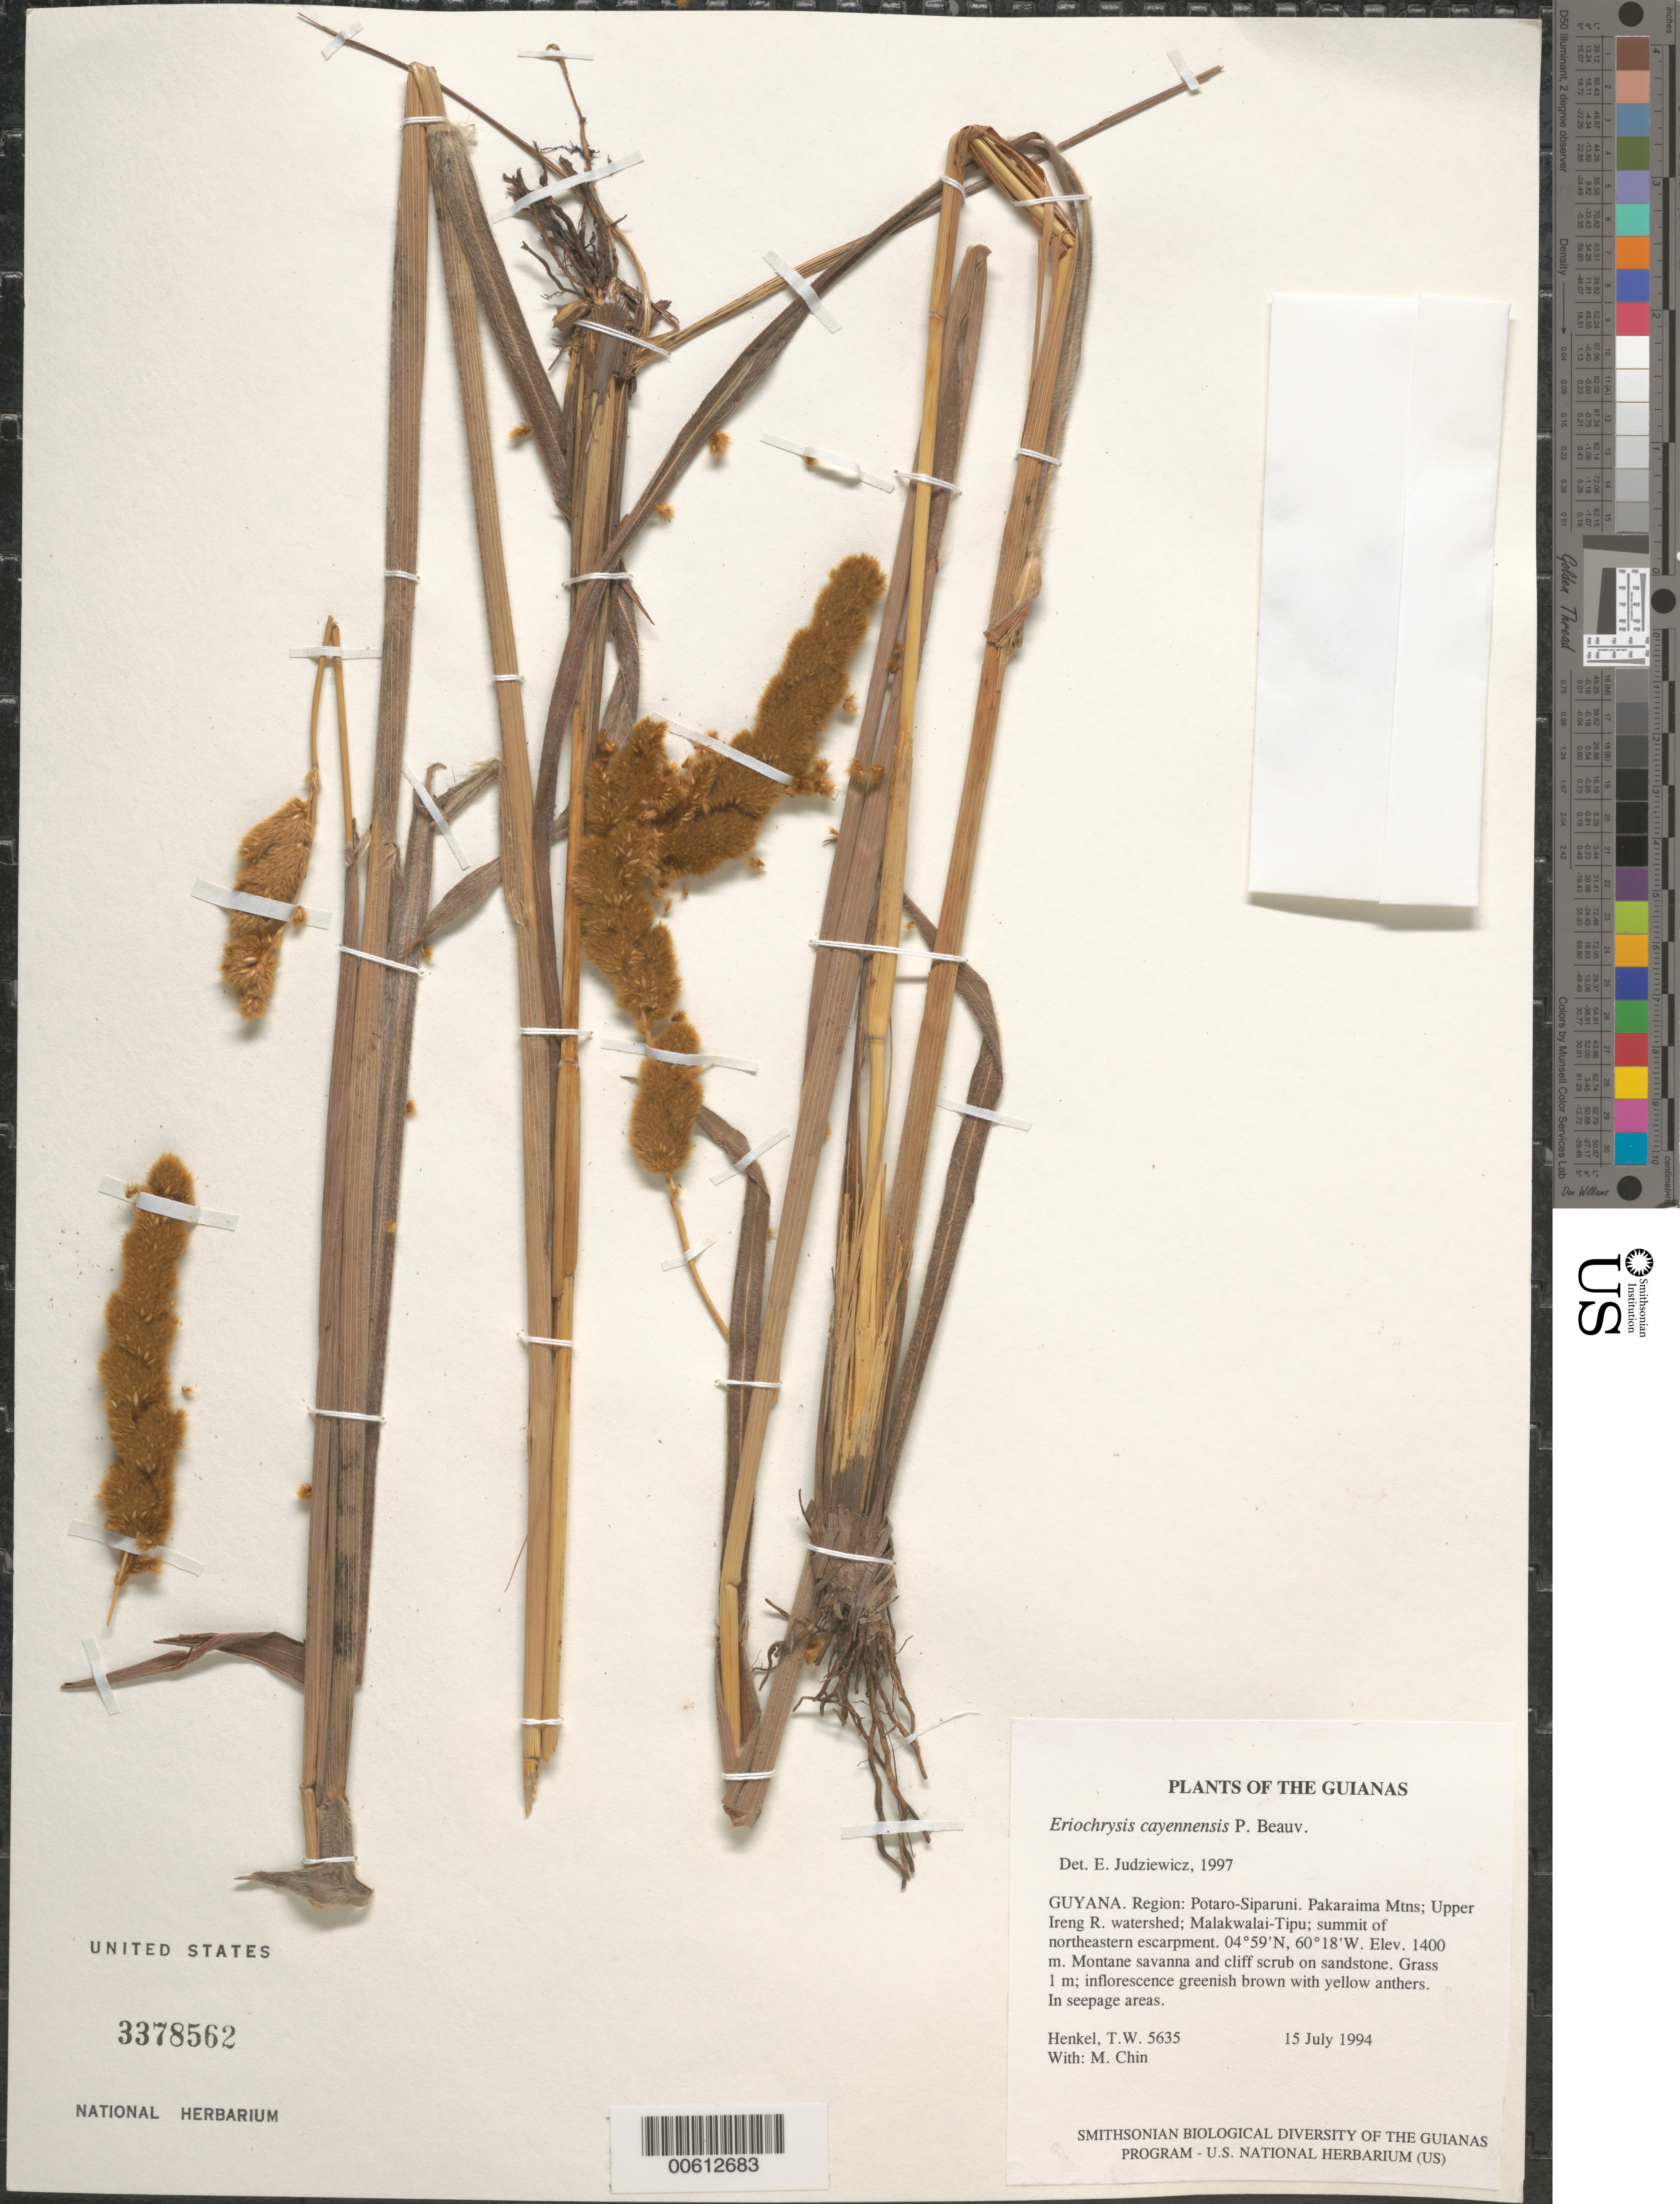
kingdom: Plantae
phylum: Tracheophyta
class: Liliopsida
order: Poales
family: Poaceae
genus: Eriochrysis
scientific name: Eriochrysis cayennensis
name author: P. Beauv.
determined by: Judziewicz, E. J.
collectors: T. Henkel & M. Chin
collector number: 5635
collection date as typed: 15 July 1994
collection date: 1994-07-15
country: Guyana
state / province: Potaro-Siparuni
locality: Pakaraima Mtns; Upper Ireng R. watershed; Malakwalai-Tipu; summit of northeastern escarpment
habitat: Montane savanna and cliff scrub on sandstone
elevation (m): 1400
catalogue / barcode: US 3378562